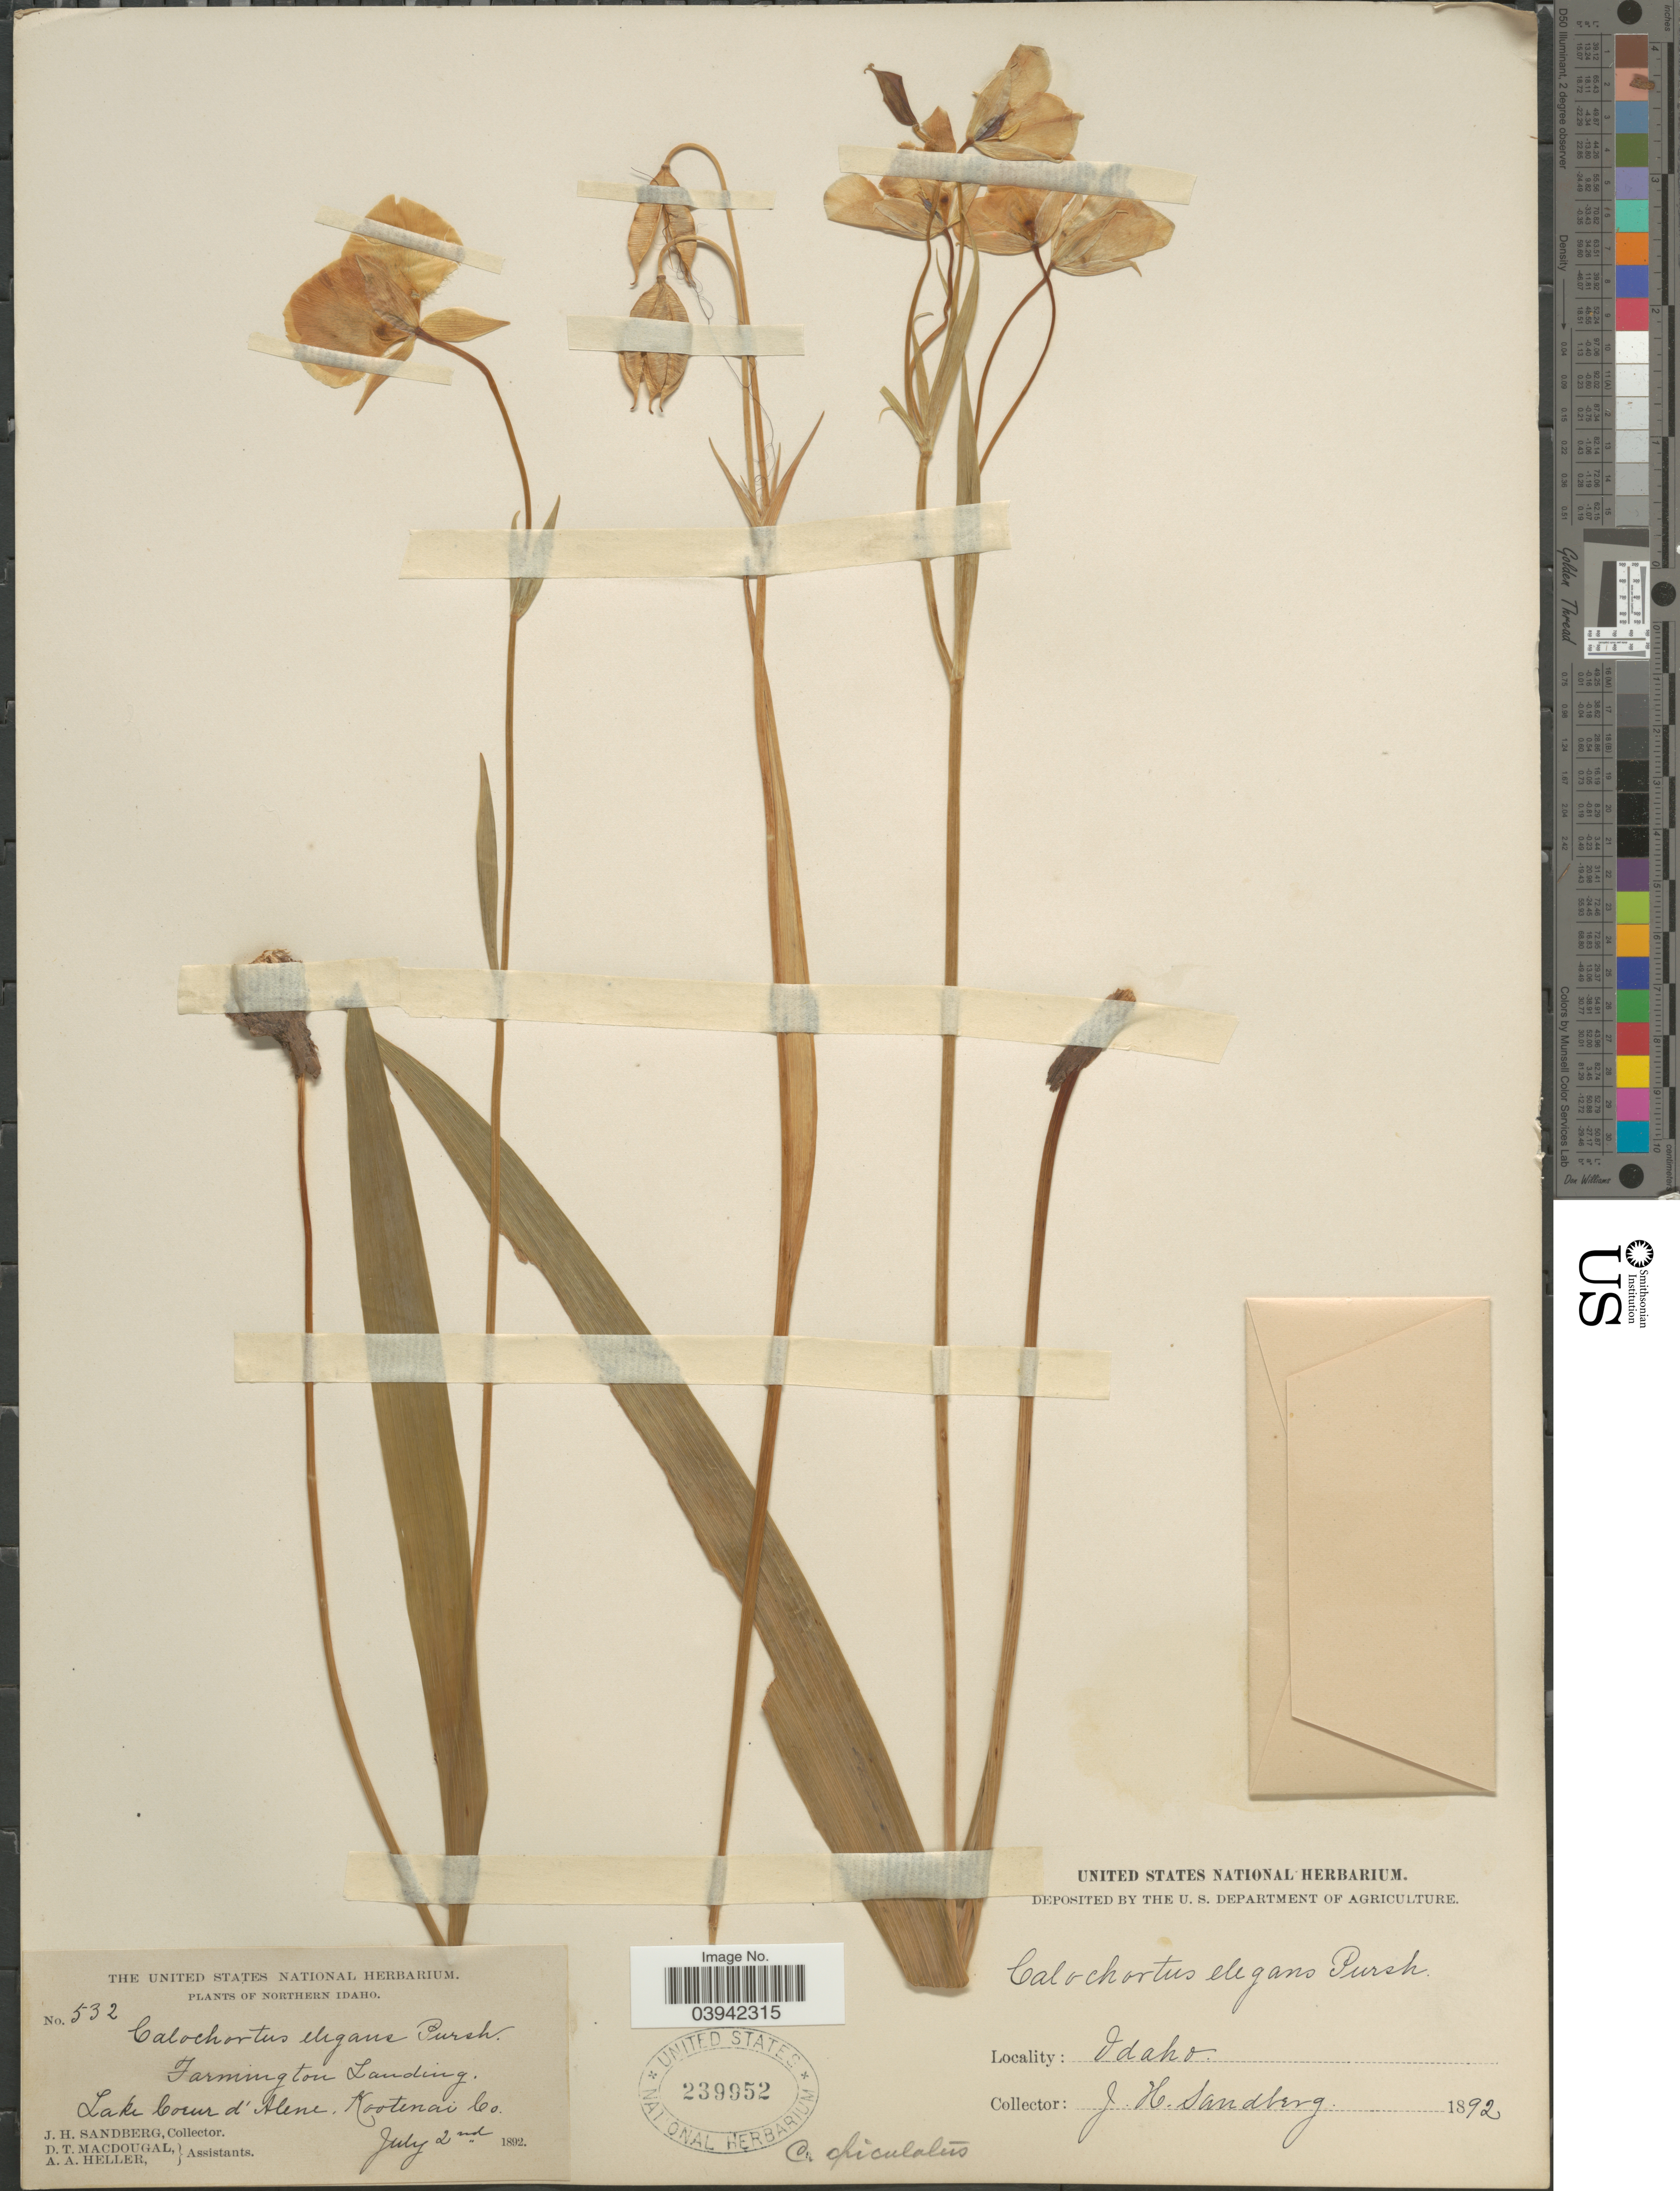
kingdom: Plantae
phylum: Tracheophyta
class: Liliopsida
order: Liliales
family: Liliaceae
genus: Calochortus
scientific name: Calochortus apiculatus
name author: Baker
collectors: J. H. Sandberg, D. T. MacDougal & A. A. Heller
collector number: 532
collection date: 1892-07-02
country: United States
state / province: Idaho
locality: Northern Idaho. Farmington Landing. Lake Coeur d'Alene. Kootenai Co.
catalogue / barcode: US 239952